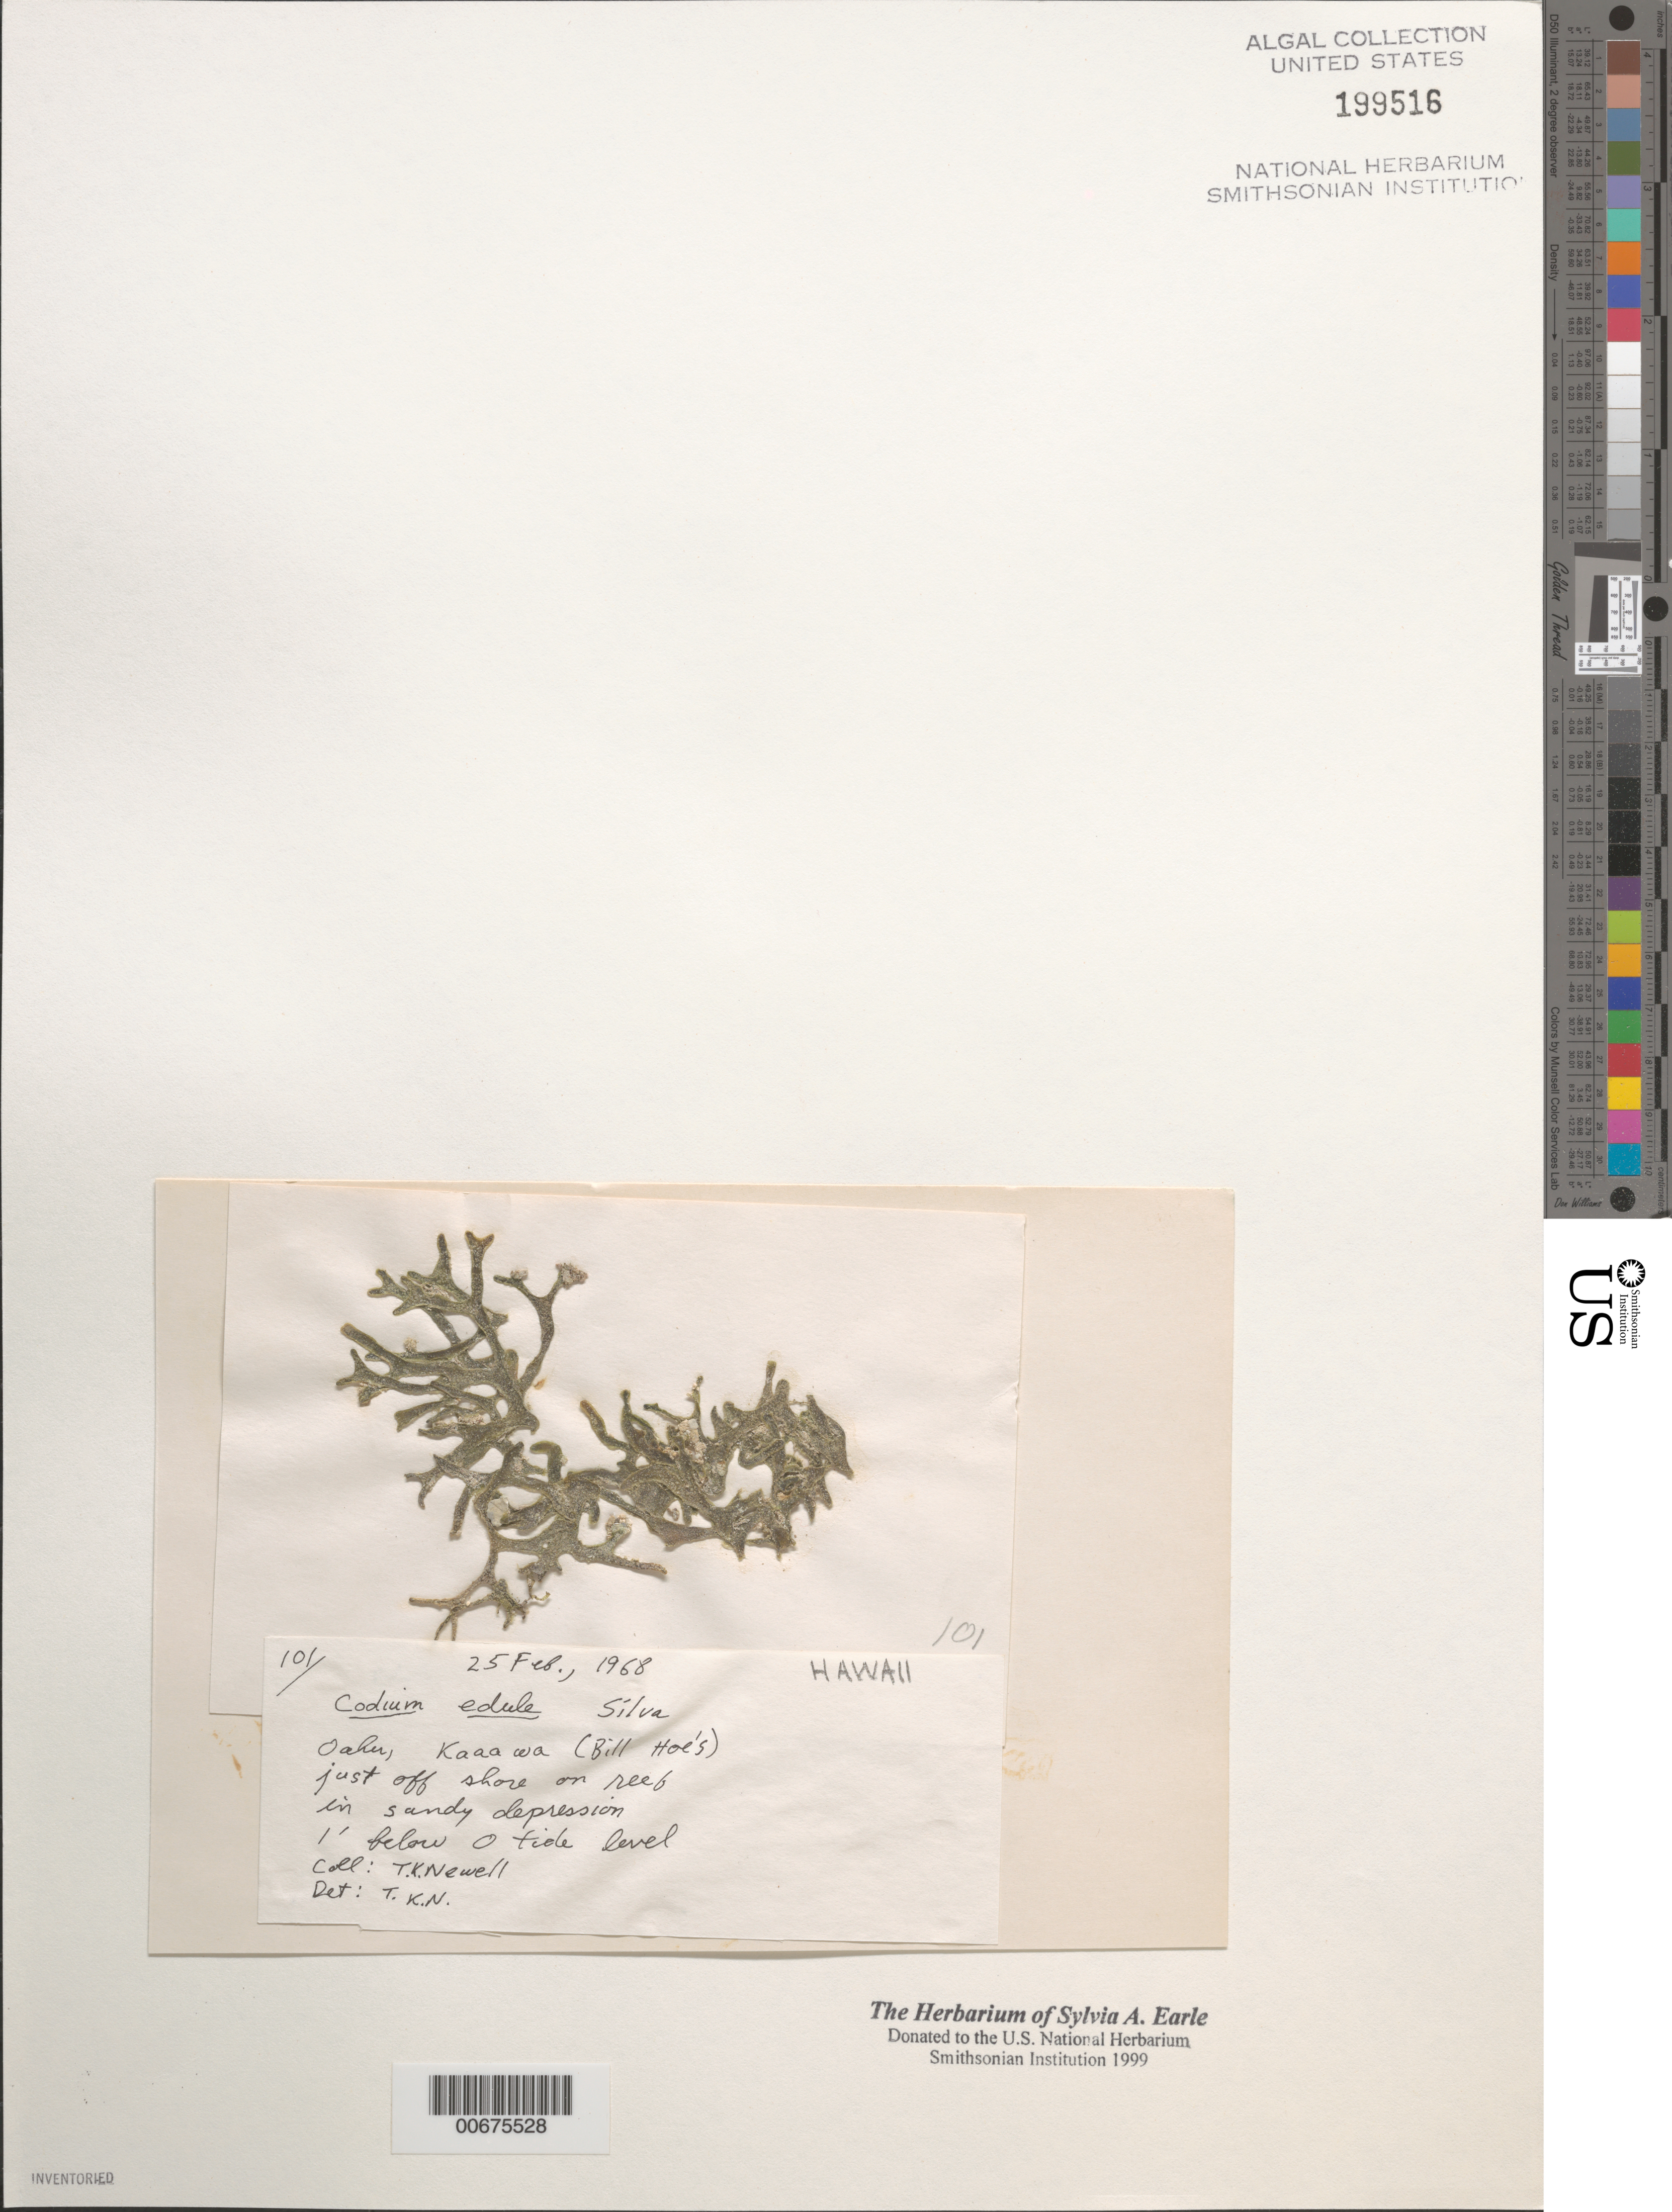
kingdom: Plantae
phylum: Chlorophyta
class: Ulvophyceae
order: Bryopsidales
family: Codiaceae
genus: Codium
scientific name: Codium edule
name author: P.C. Silva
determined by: Newell, Thomas K.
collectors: T. K. Newell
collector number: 101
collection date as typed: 25 Feb 1968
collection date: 1968-02-25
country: United States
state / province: Hawaii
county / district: Honolulu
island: Oahu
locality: Kaaawa, Bill Hoe's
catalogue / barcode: US 199516